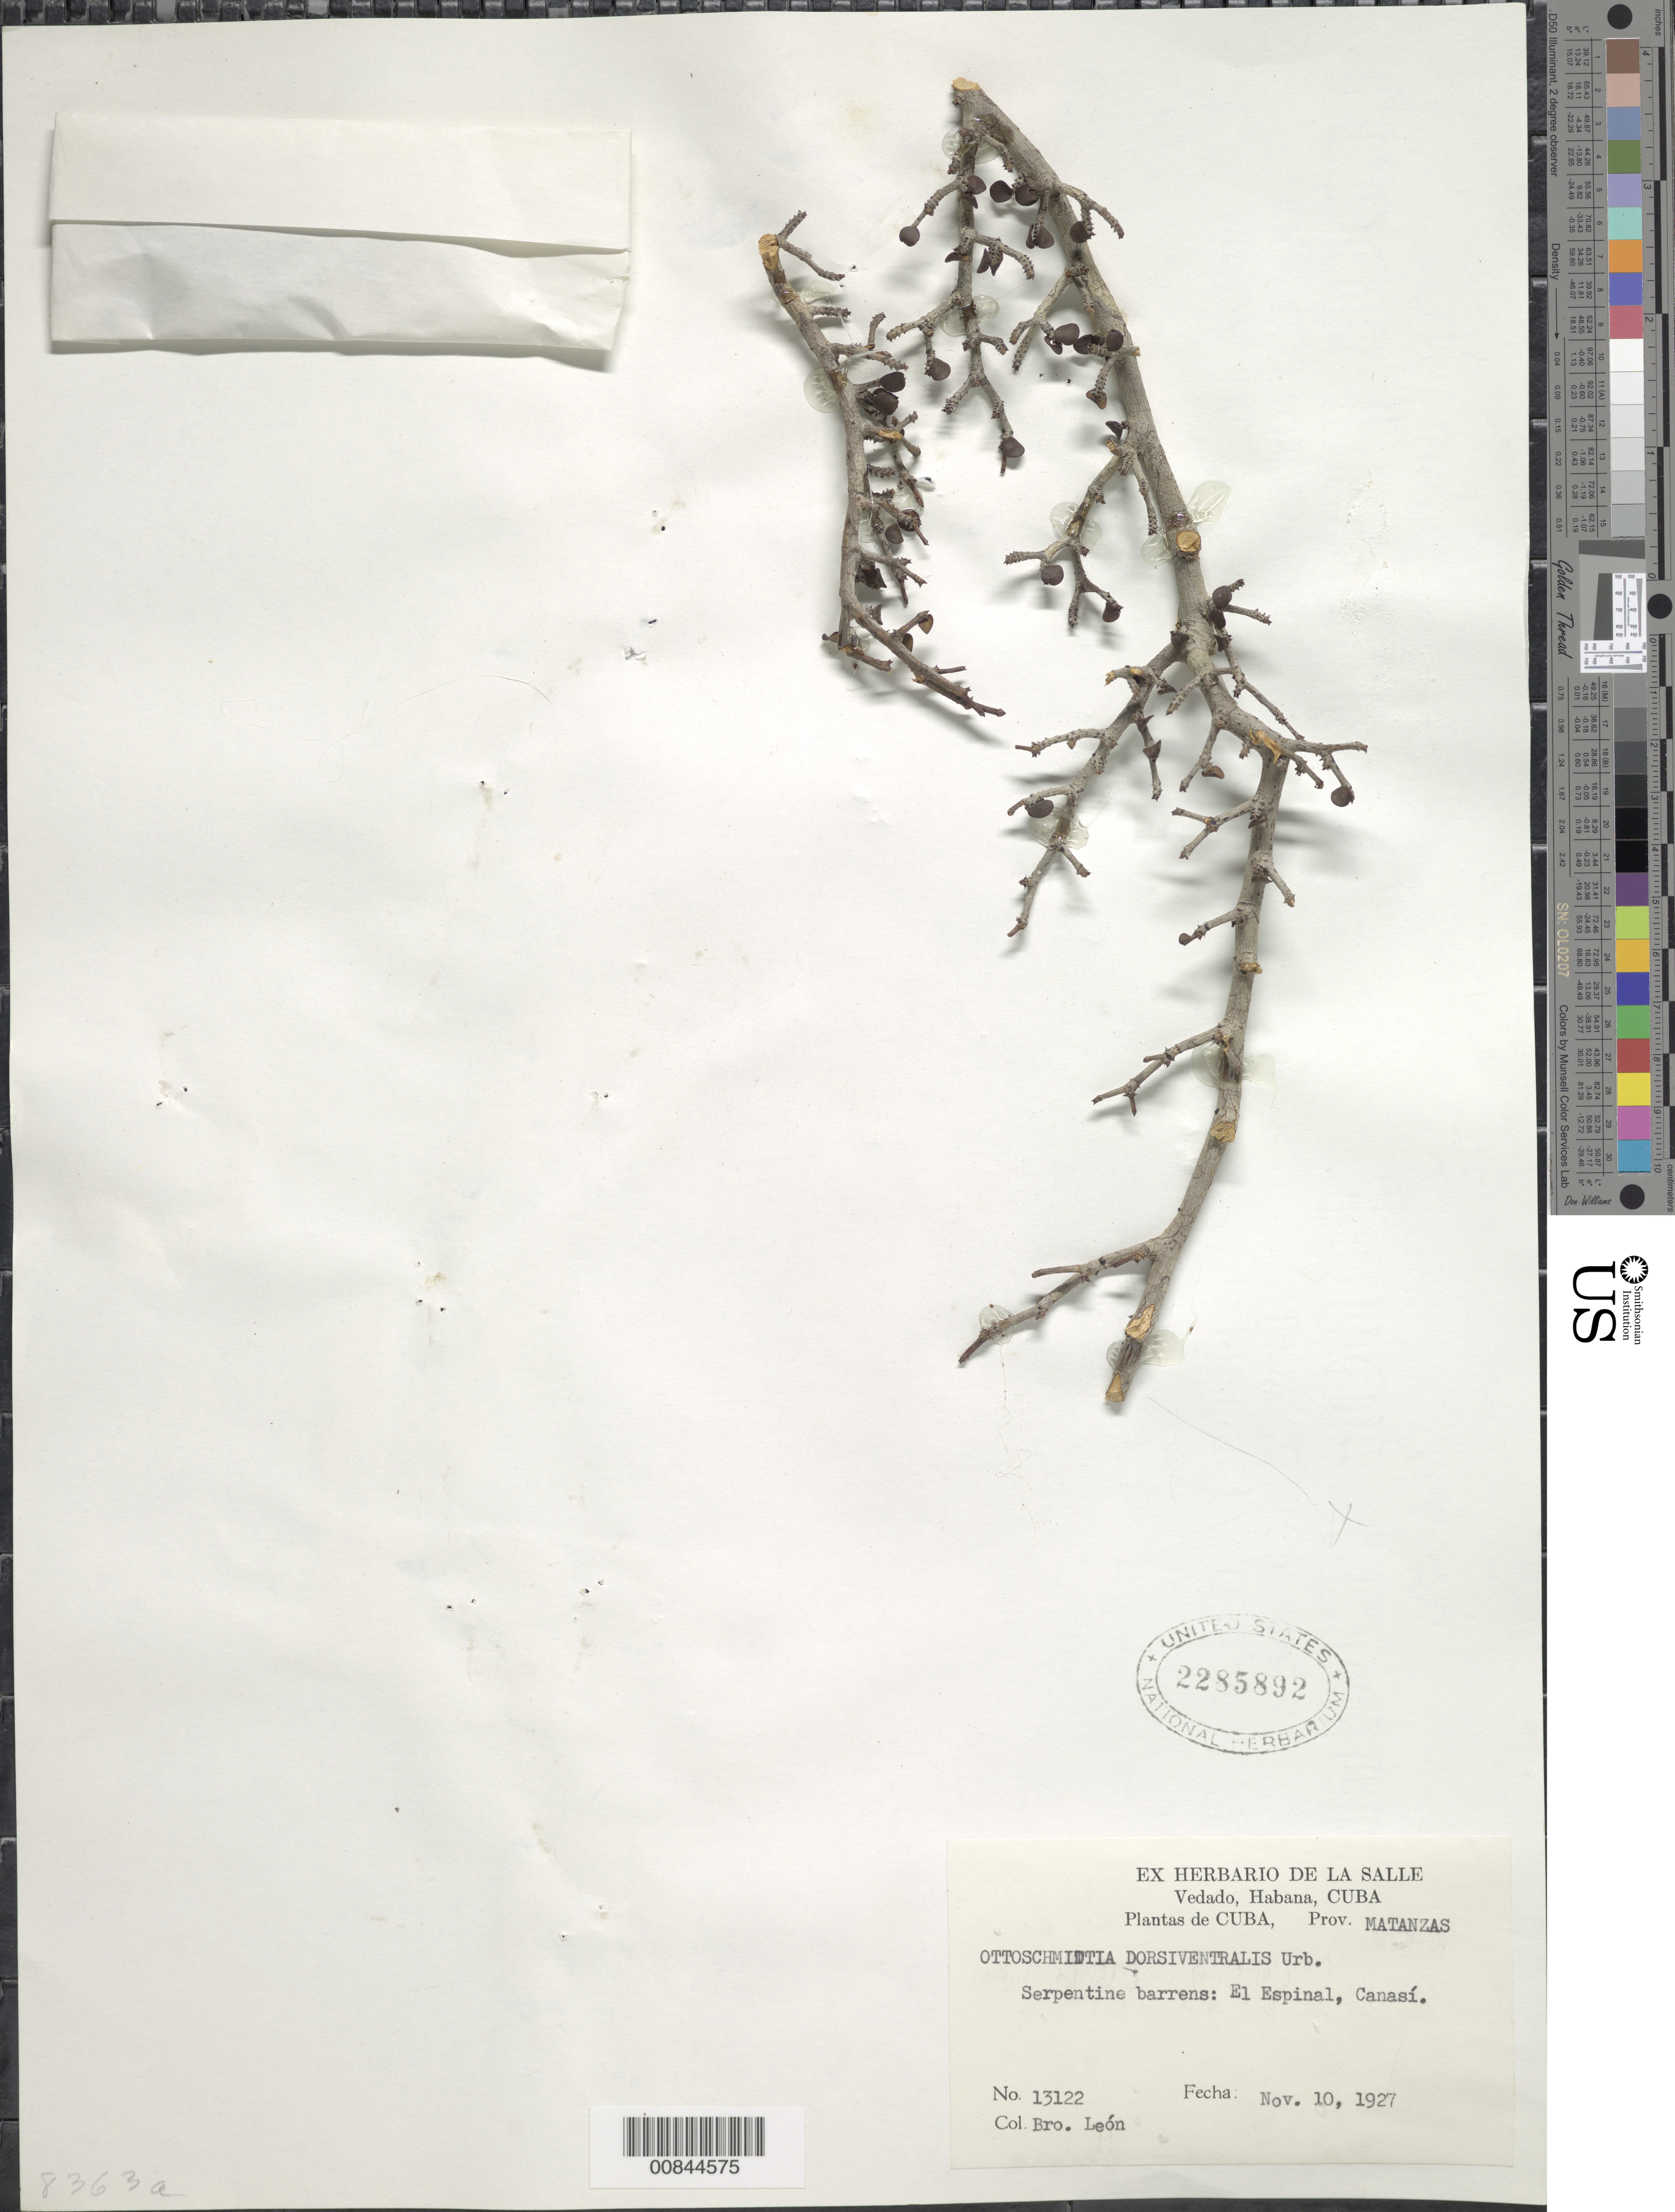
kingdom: Plantae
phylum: Tracheophyta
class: Magnoliopsida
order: Gentianales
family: Rubiaceae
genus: Ottoschmidtia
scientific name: Ottoschmidtia microphylla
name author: (Griseb.) Urb.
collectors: Bro. León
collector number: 13122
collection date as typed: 10 Nov 1927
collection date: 1927-11-10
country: Cuba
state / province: Matanzas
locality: El Espinal, Canasí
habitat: Serpentine barrens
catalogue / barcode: US 2285892